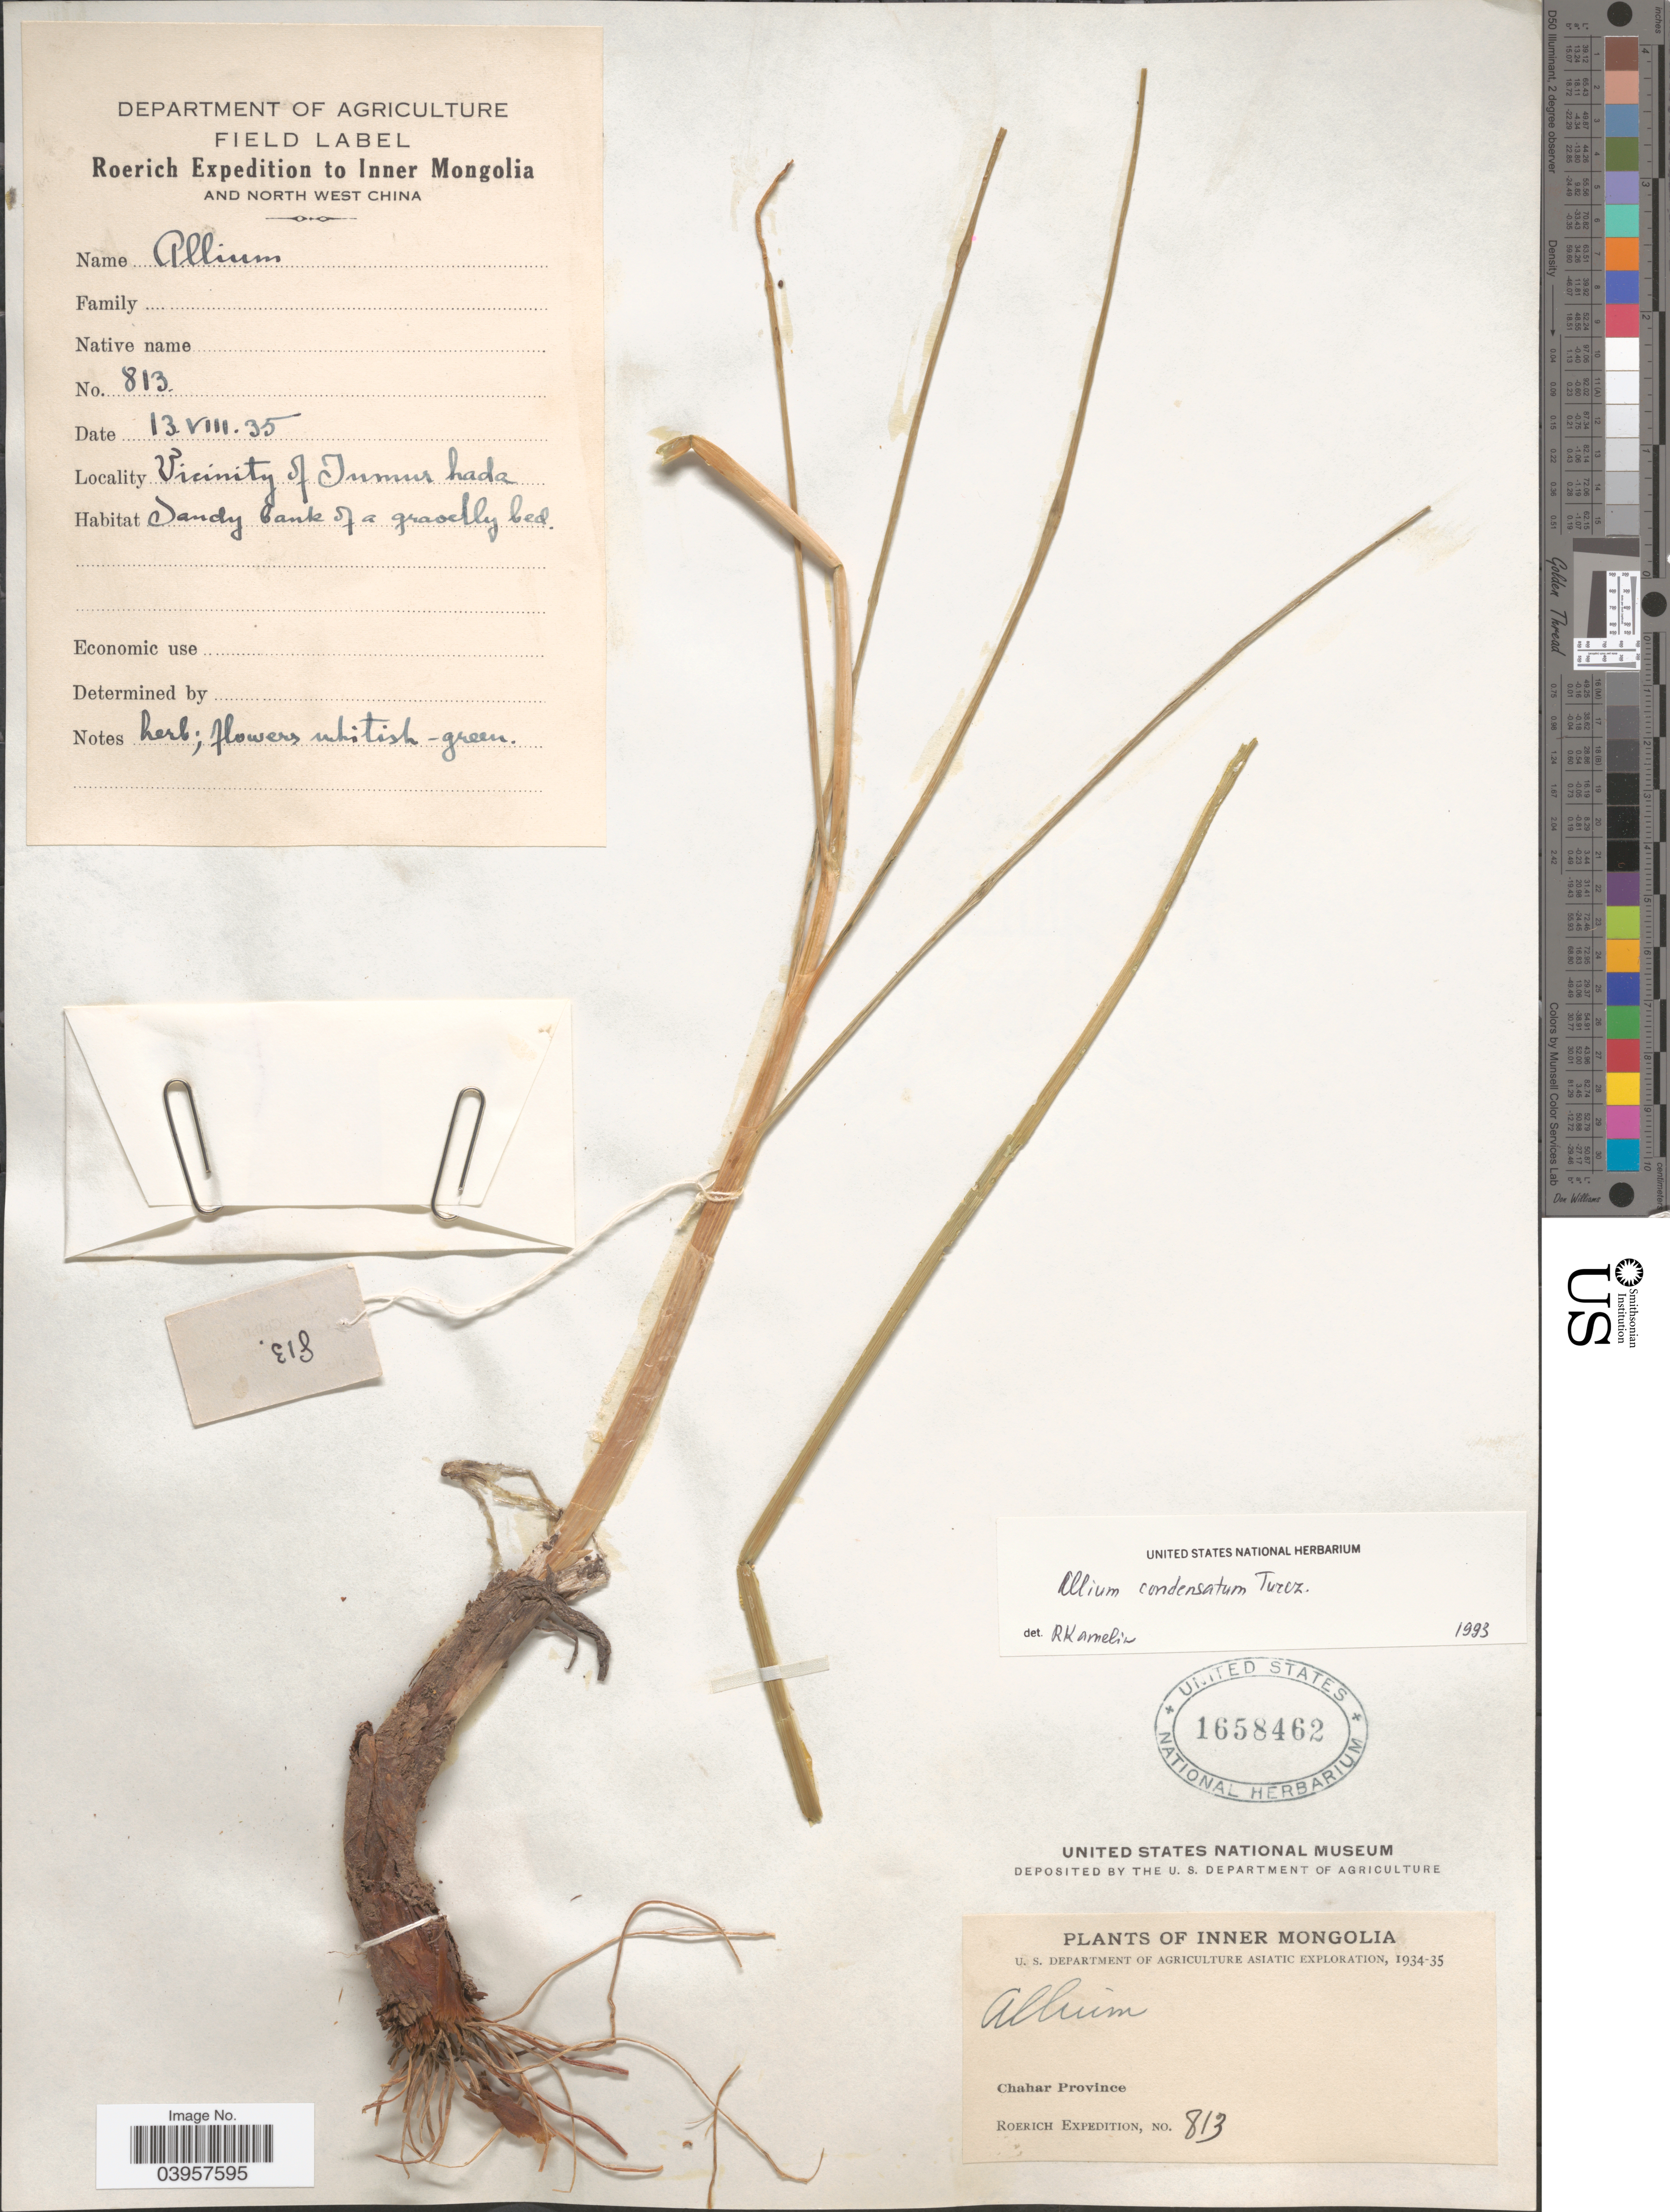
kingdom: Plantae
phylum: Tracheophyta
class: Liliopsida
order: Asparagales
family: Amaryllidaceae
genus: Allium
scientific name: Allium condensatum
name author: Turcz.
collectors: Roerich Expedition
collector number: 813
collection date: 1935-08-13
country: China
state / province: Nei Monggol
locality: Inner Mongolia. North West China. Vicinity of Tummur hada. Chahar Province.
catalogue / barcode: US 1658462